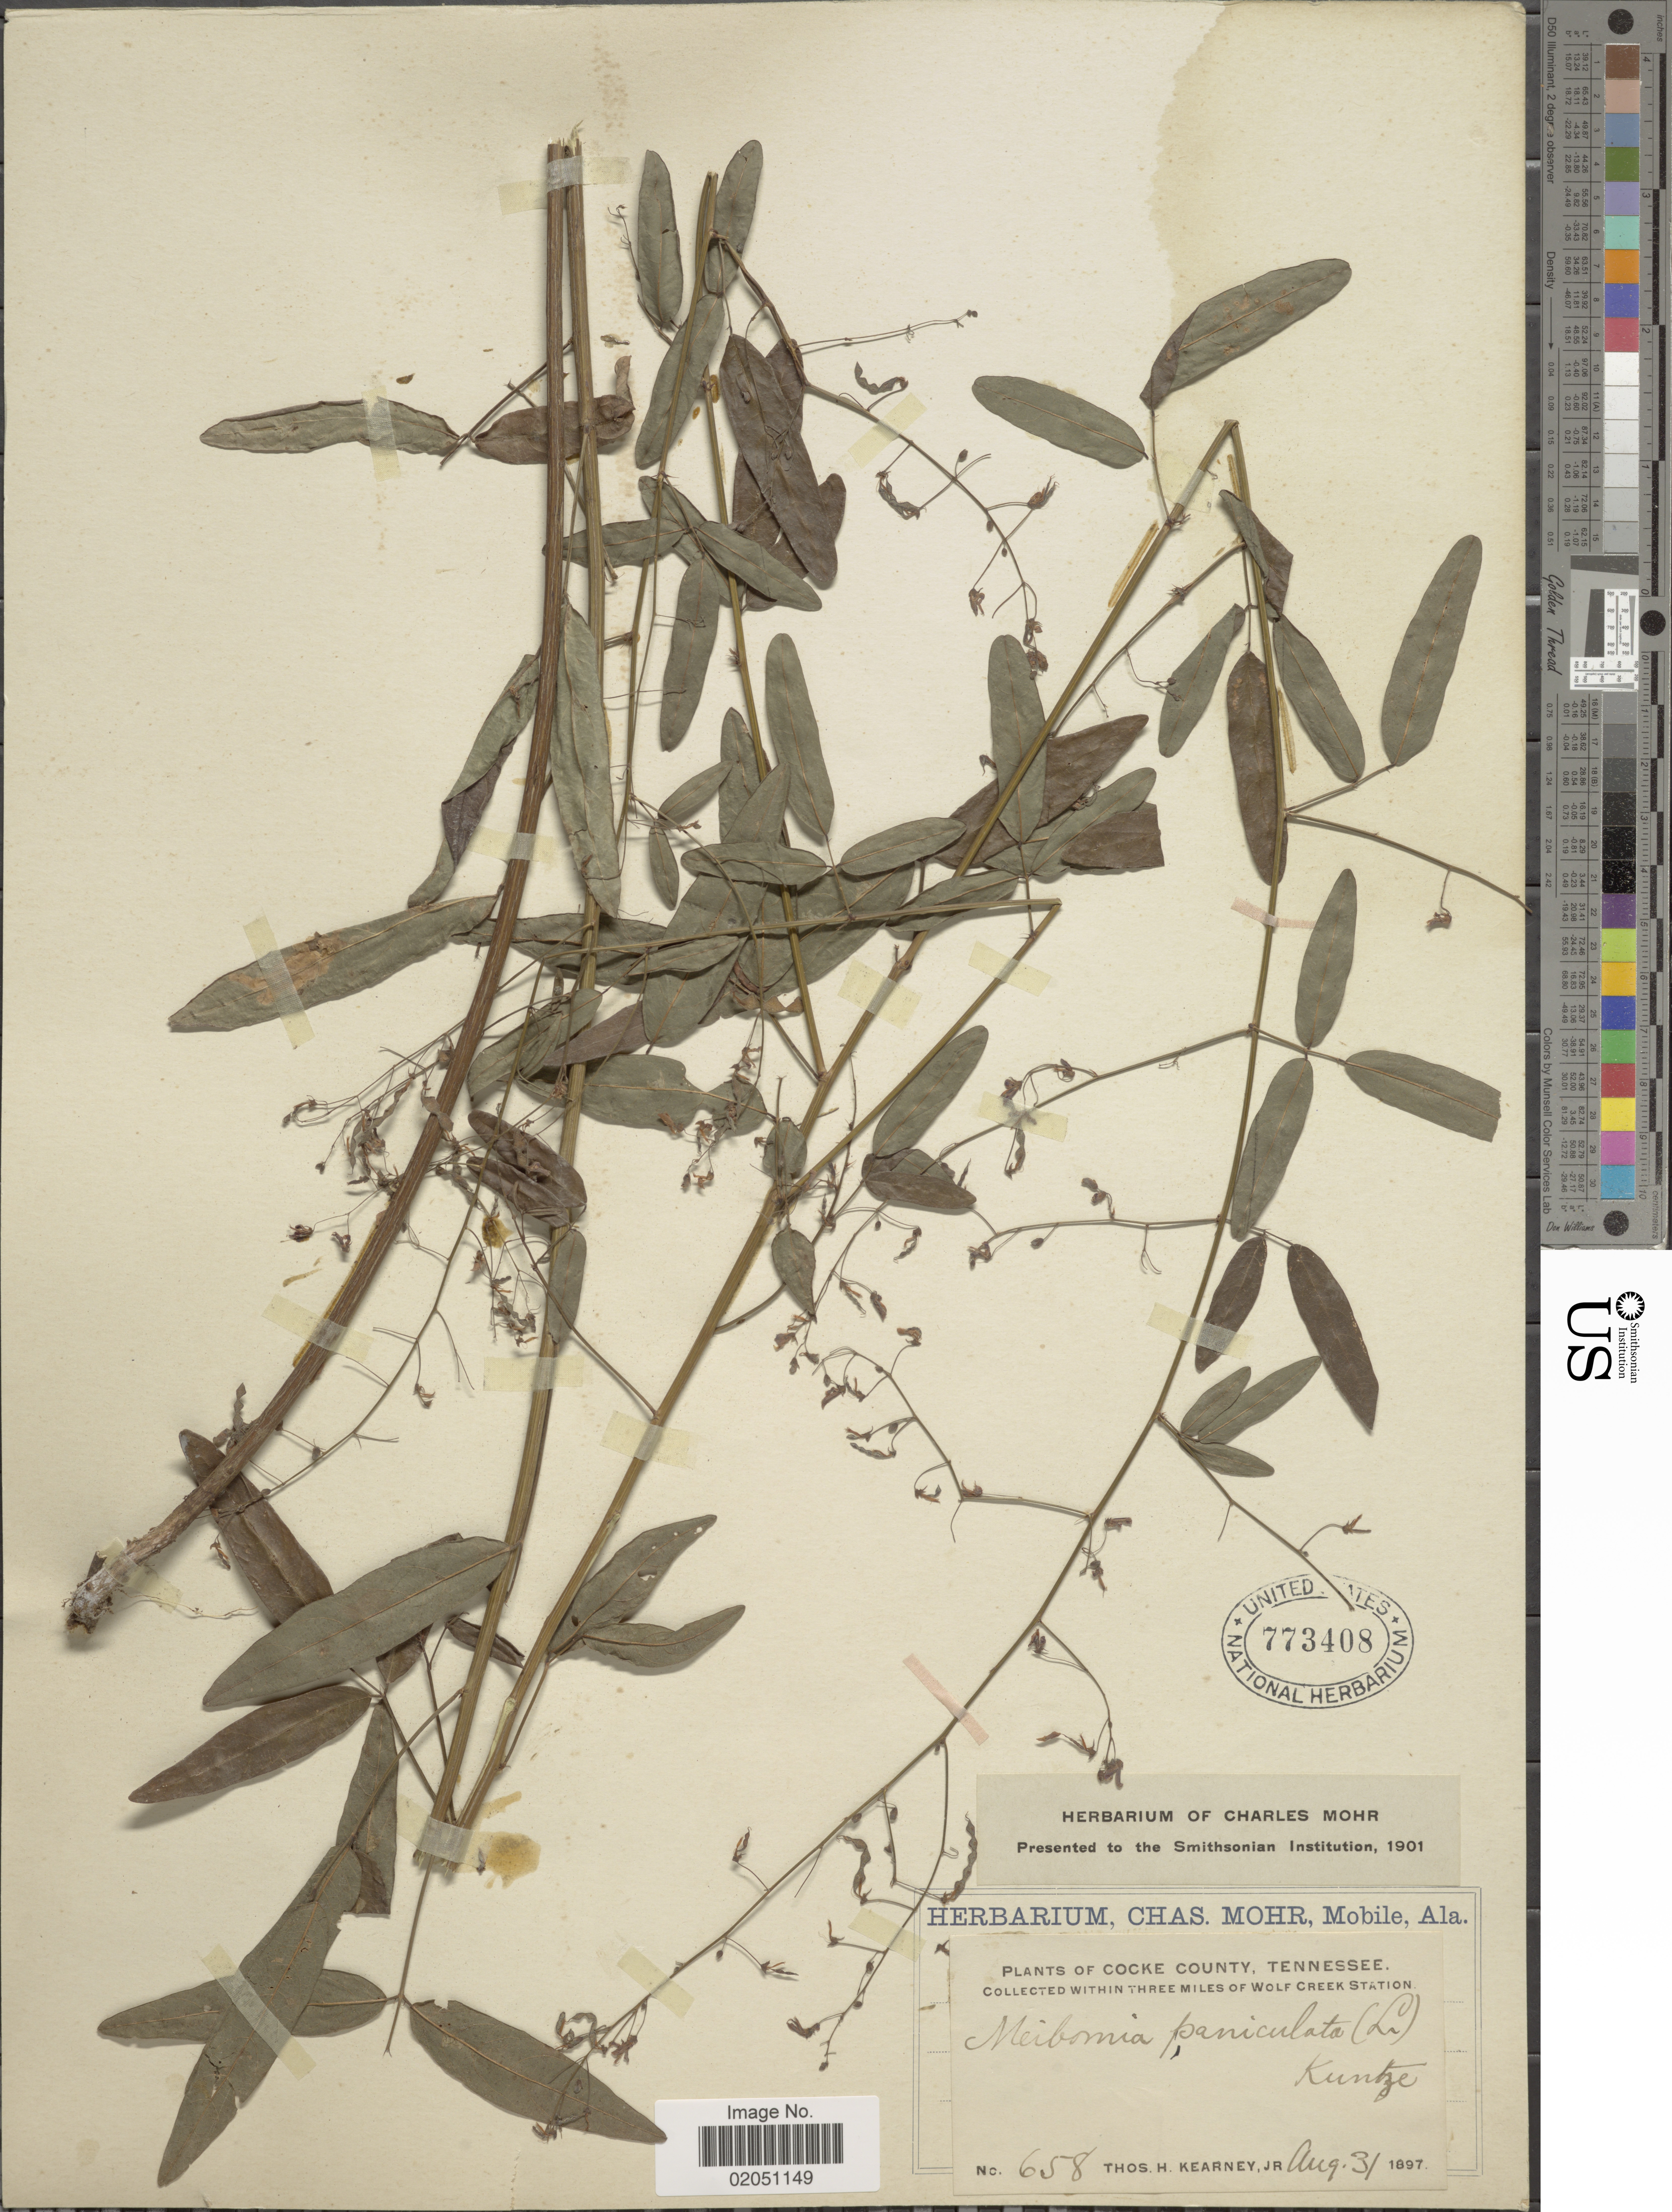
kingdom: Plantae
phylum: Tracheophyta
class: Magnoliopsida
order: Fabales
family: Fabaceae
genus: Desmodium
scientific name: Desmodium paniculatum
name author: (L.) DC.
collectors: T. H. Kearney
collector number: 658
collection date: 1897-08-31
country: United States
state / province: Tennessee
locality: Cocke County, Within Three Miles of Wolf Creek Station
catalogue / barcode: US 773408